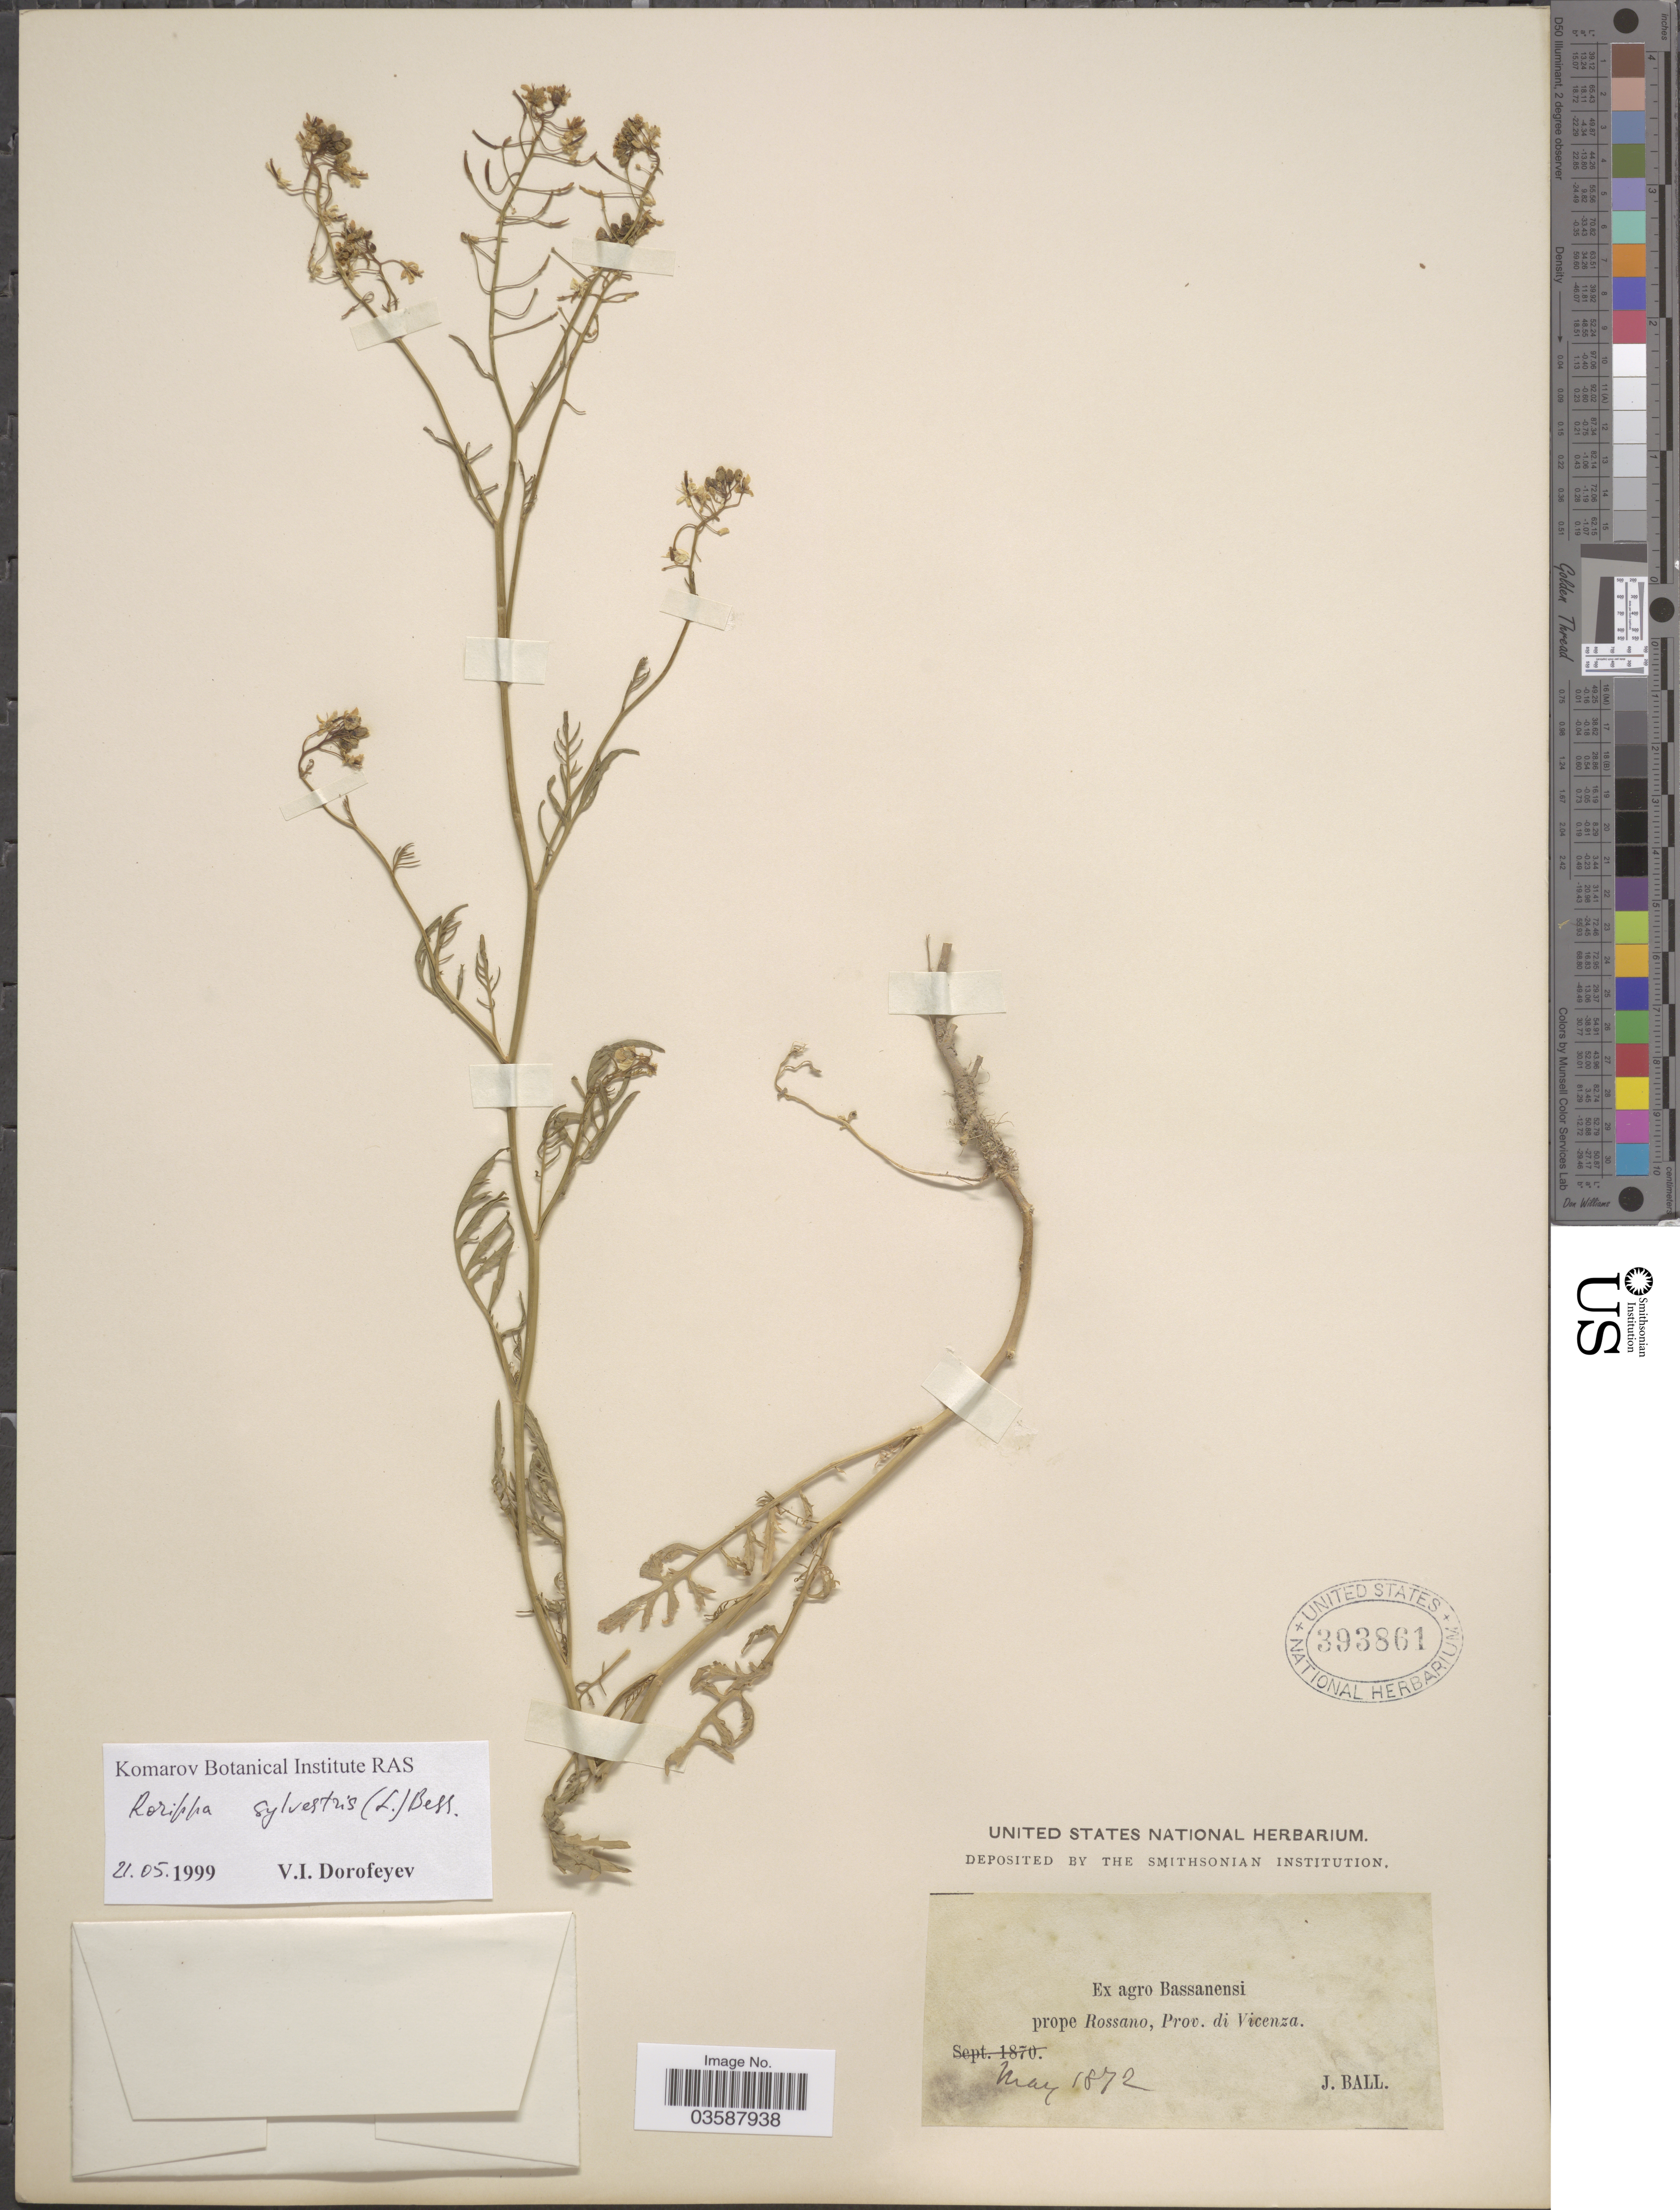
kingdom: Plantae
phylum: Tracheophyta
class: Magnoliopsida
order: Brassicales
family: Brassicaceae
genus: Rorippa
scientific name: Rorippa sylvestris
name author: (L.) Besser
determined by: Dorofeyev, V. I.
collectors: J. Ball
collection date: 1872-05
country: Italy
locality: Ex agro Bassanensi prope Rossano, Prov. di Vicenza.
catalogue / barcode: US 393861